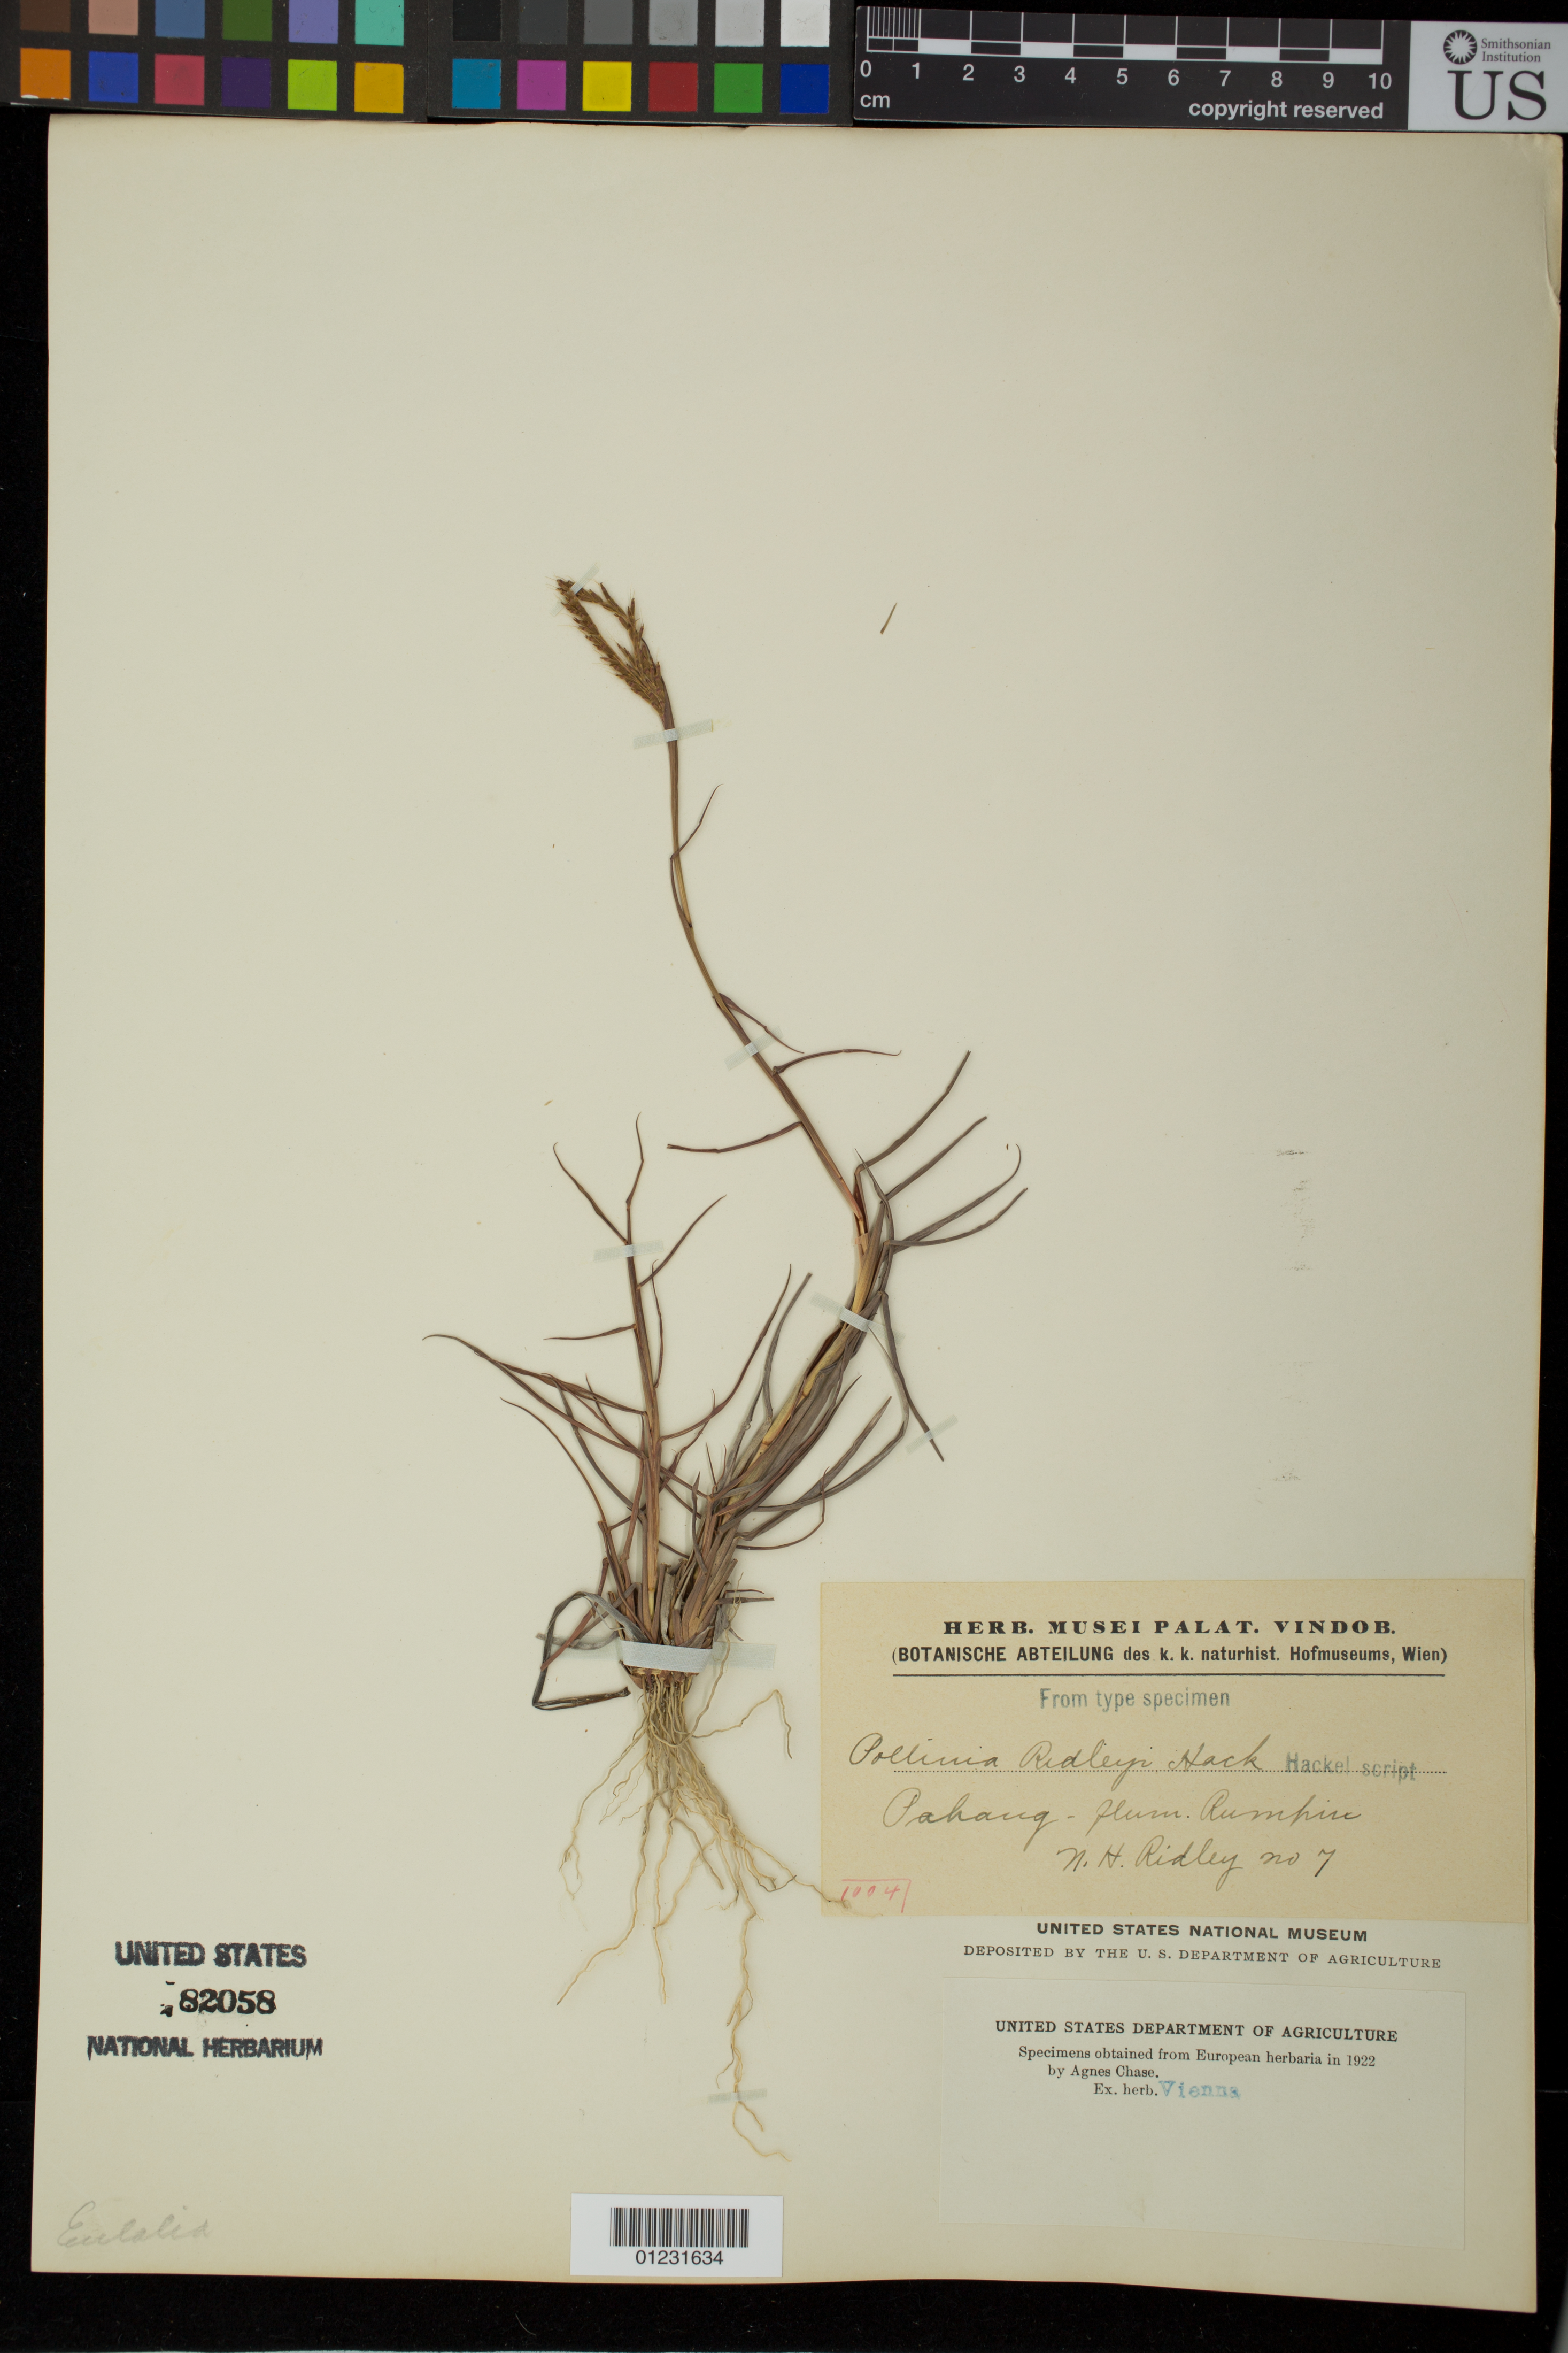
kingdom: Plantae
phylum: Tracheophyta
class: Liliopsida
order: Poales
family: Poaceae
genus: Pollinia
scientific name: Pollinia ridleyi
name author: Hack.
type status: Type Collection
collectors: H. N. Ridley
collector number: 7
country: Malaysia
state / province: Pahang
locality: Pahang.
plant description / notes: Fragmentary material of type specimen ex herb. Vienna.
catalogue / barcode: US 82058